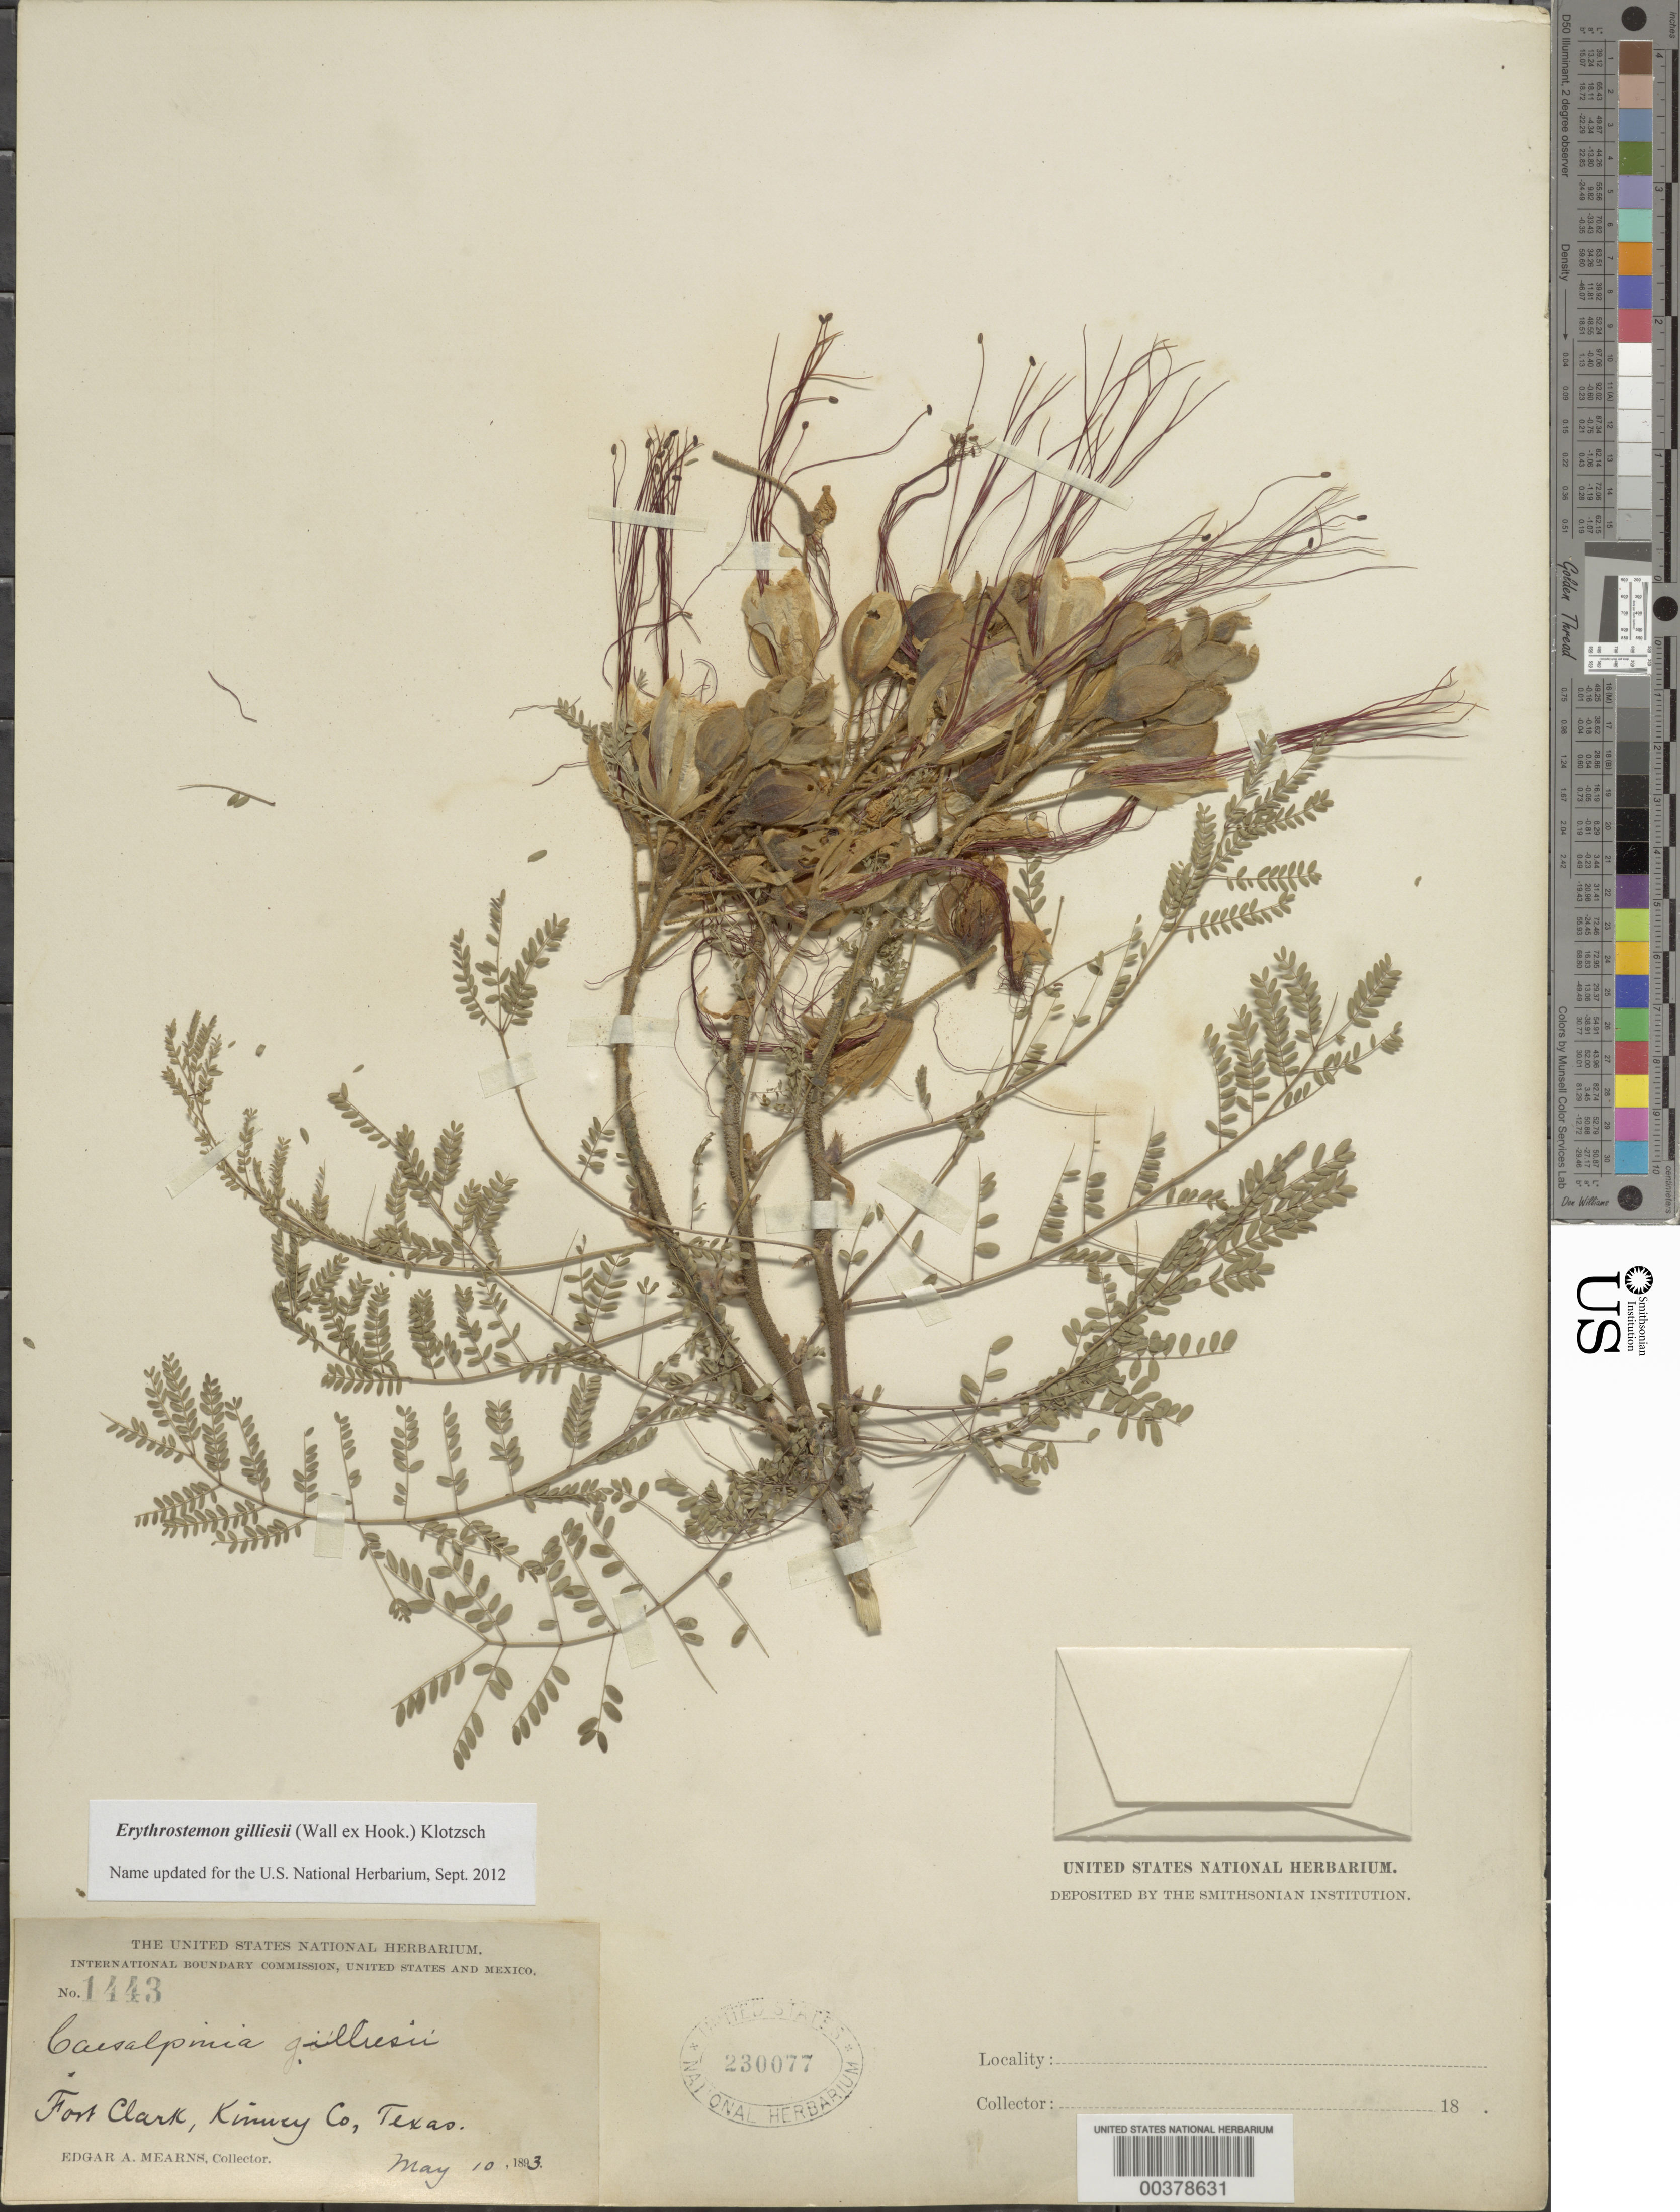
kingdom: Plantae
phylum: Tracheophyta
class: Magnoliopsida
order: Fabales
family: Fabaceae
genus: Erythrostemon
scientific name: Erythrostemon gilliesii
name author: (Hook.) Klotzsch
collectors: E. A. Mearns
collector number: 1443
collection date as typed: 10 May 1893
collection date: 1893-05-10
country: United States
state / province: Texas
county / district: Kinney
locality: Fort clark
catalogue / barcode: US 230077